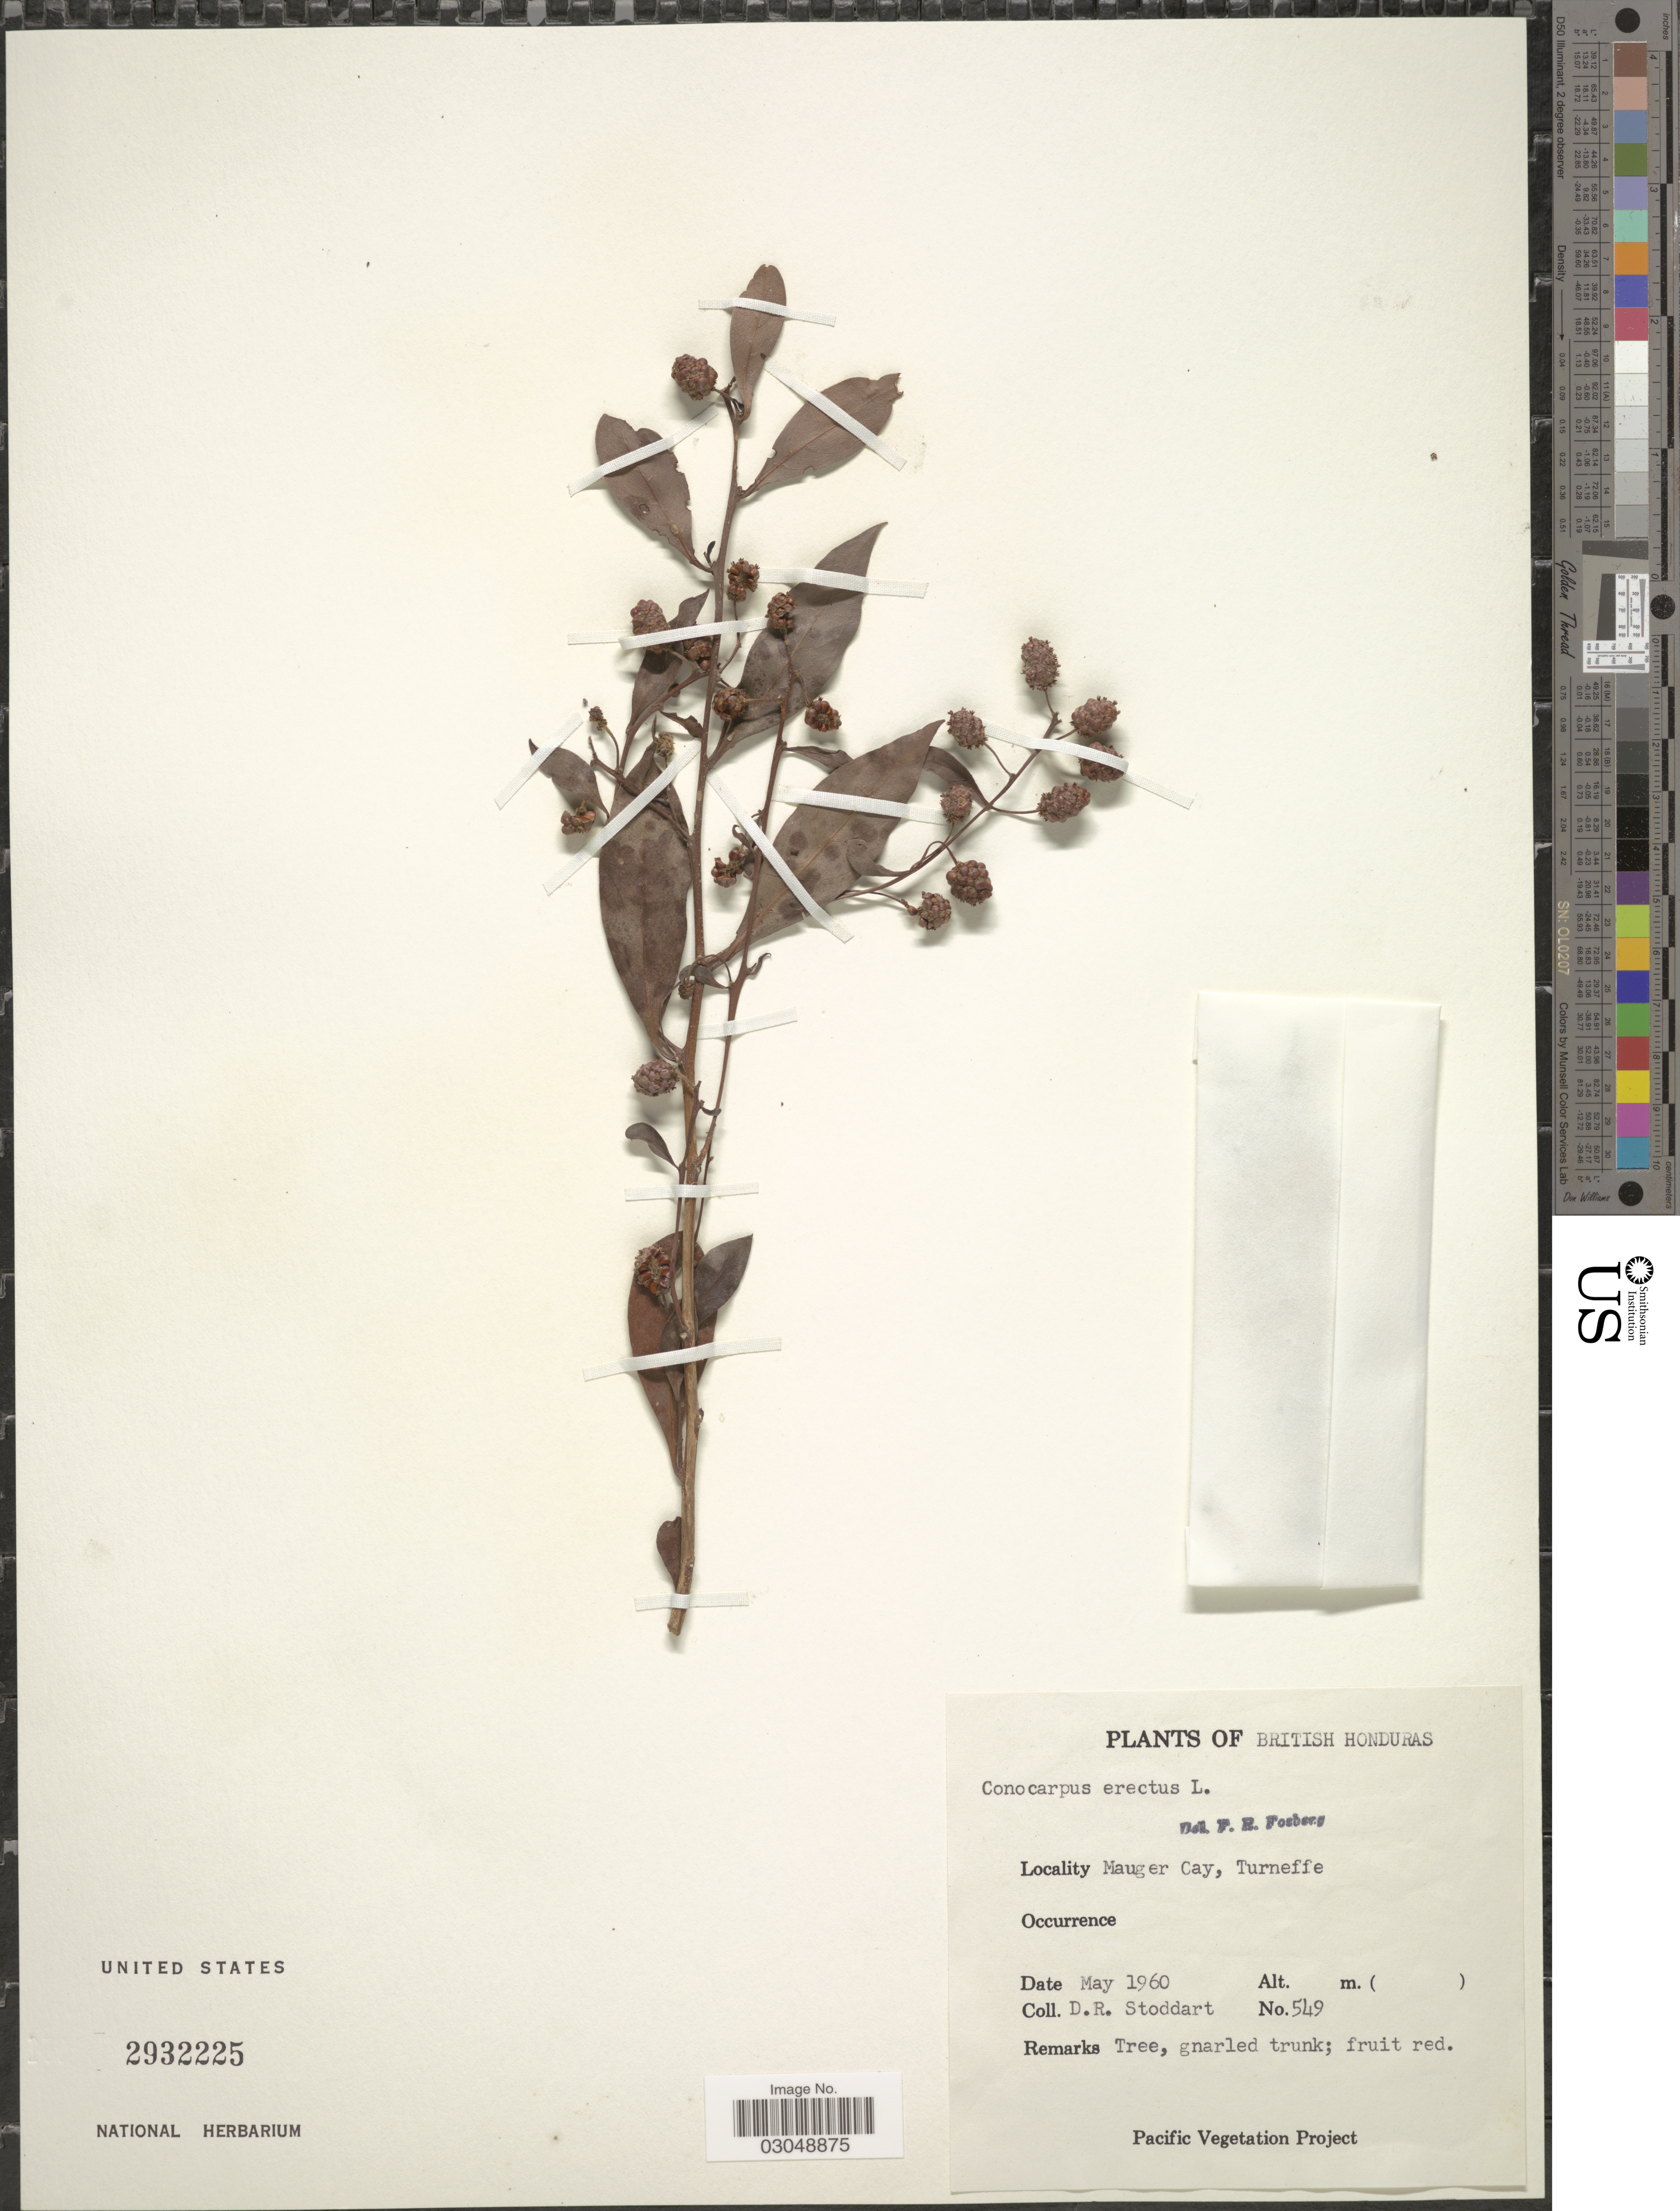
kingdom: Plantae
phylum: Tracheophyta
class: Magnoliopsida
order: Myrtales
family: Combretaceae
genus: Conocarpus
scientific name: Conocarpus erectus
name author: L.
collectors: D. R. Stoddart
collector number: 549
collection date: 1960-05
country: Belize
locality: British Honduras. Mauger Cay, Turneffe.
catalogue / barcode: US 2932225